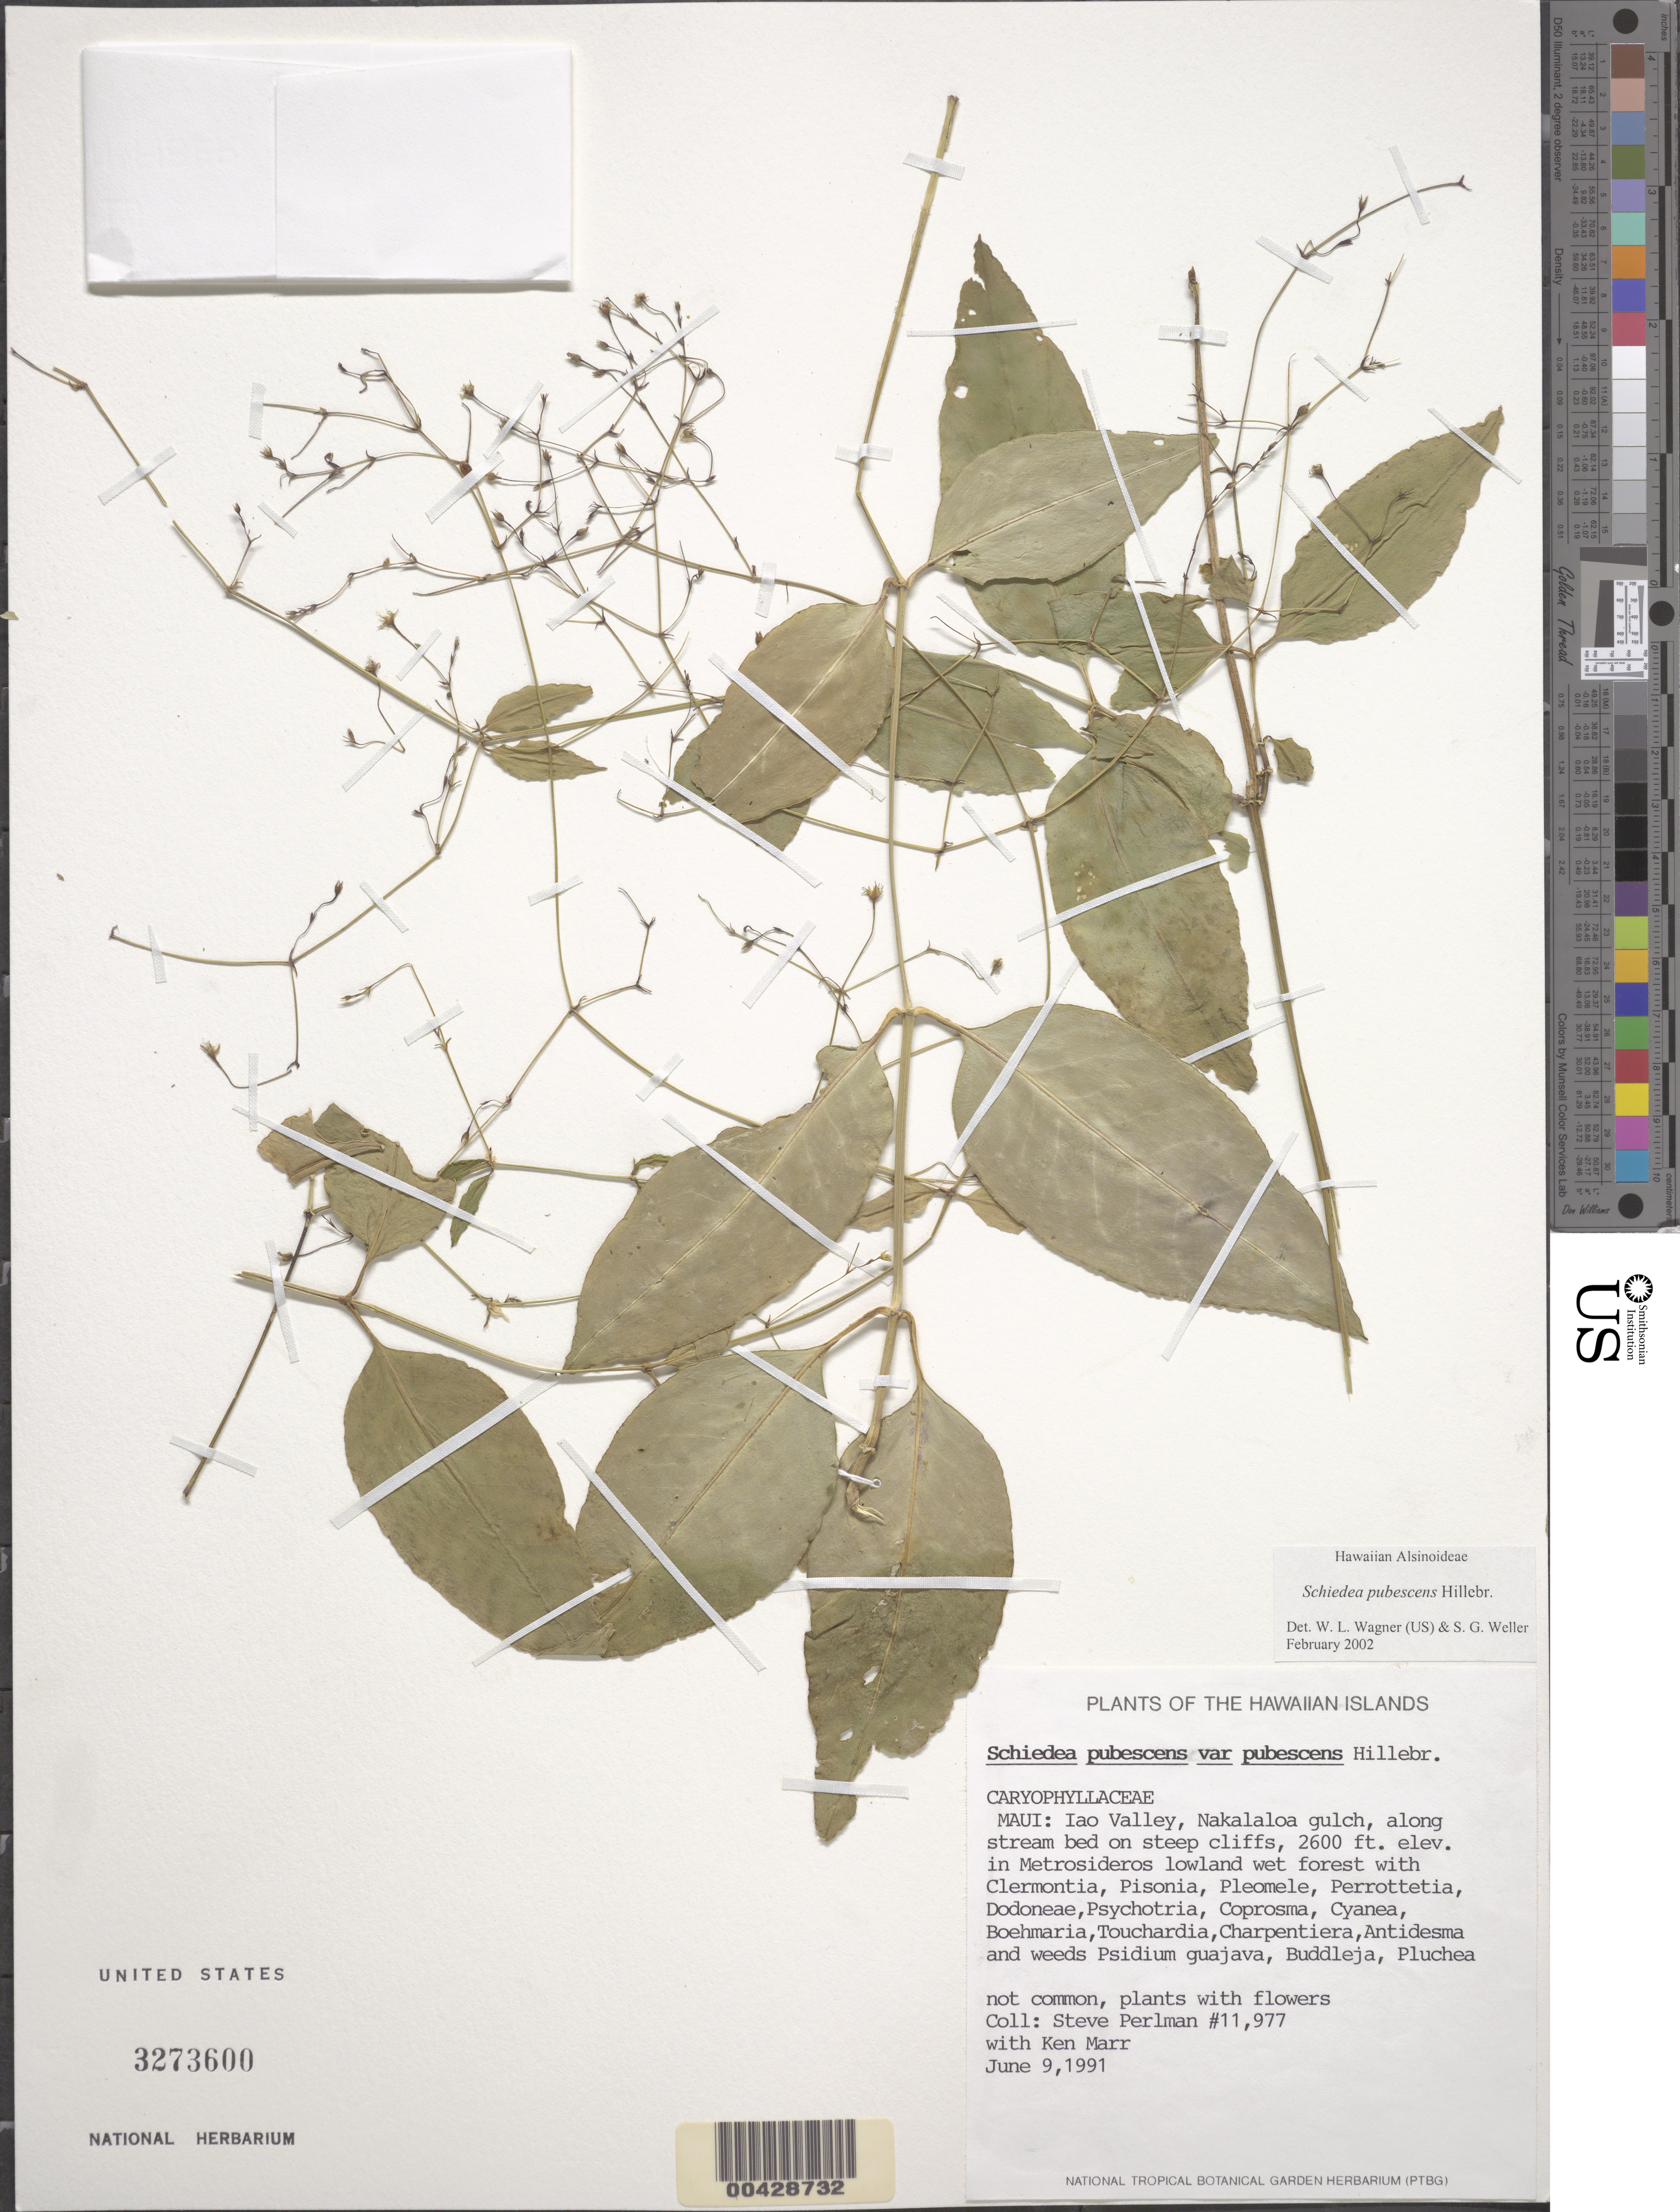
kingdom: Plantae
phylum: Tracheophyta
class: Magnoliopsida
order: Caryophyllales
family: Caryophyllaceae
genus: Schiedea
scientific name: Schiedea pubescens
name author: Hillebr.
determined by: Wagner, W. L.; Weller, Stephen G.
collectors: S. P. Perlman & K. Marr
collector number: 11977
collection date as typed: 9 Jun 1991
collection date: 1991-06-09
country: United States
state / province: Hawaii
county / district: Maui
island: Maui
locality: Iao valley, Nakalaloa gulch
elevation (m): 792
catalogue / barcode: US 3273600